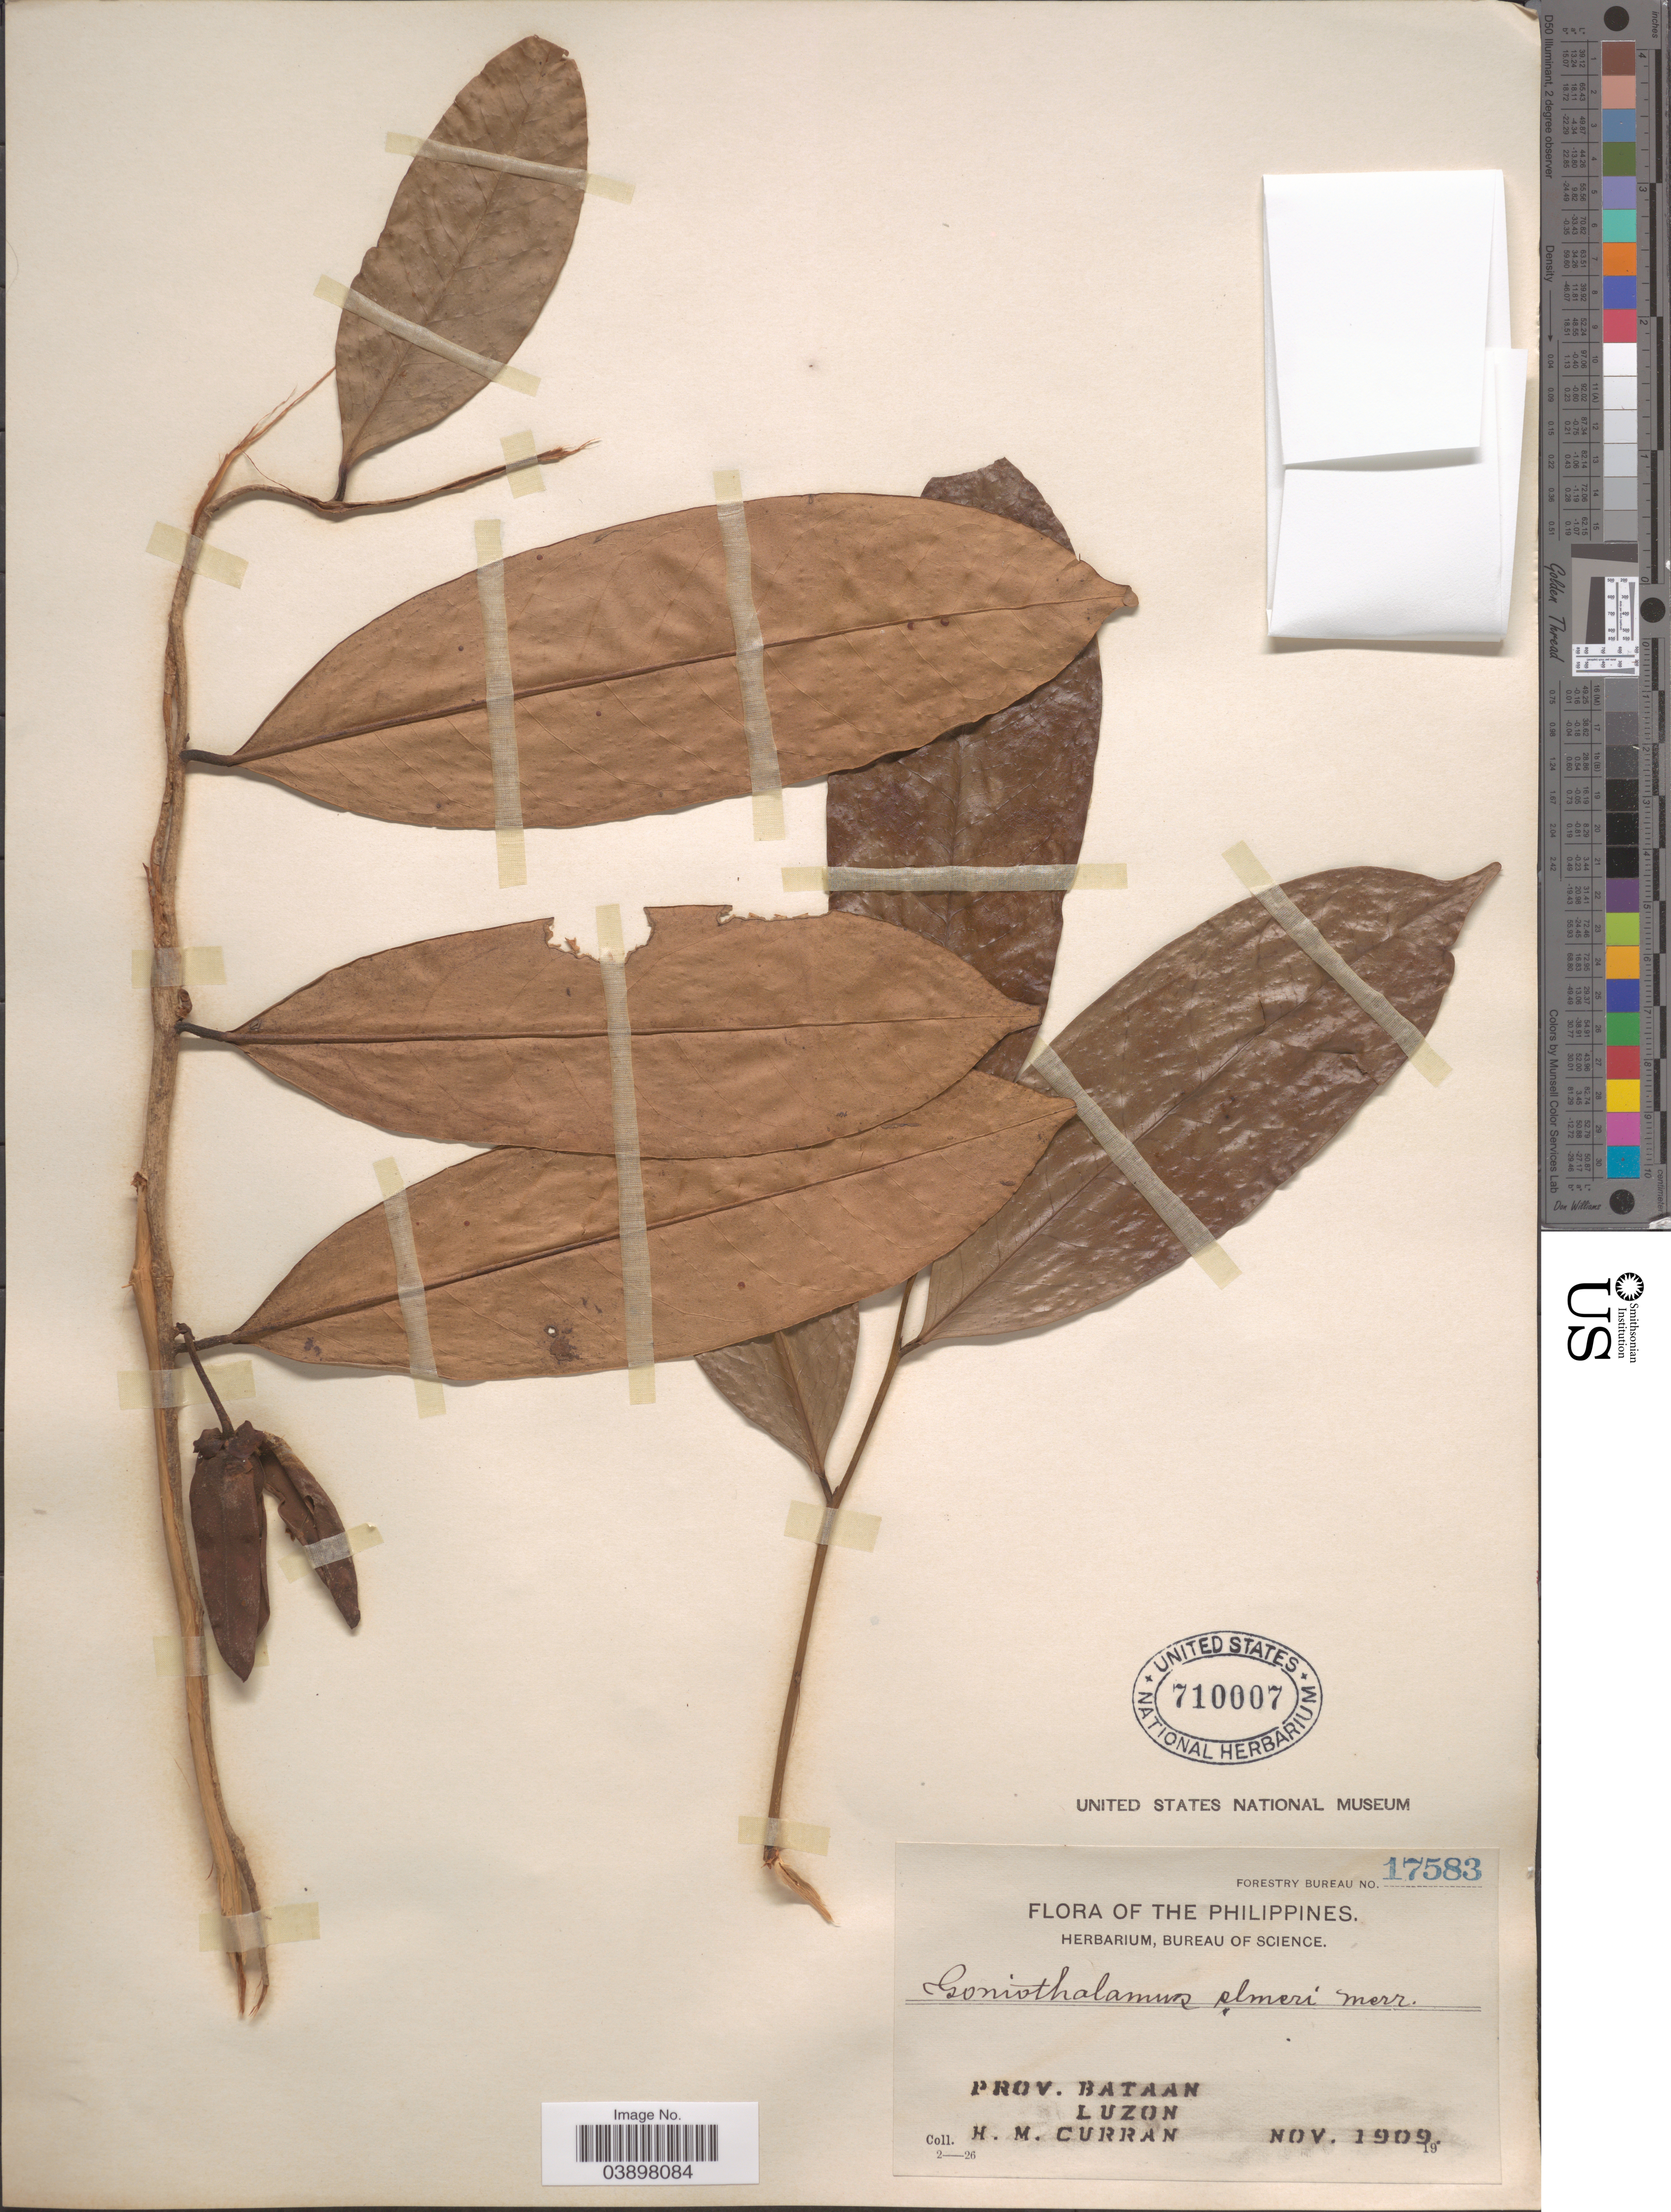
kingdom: Plantae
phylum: Tracheophyta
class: Magnoliopsida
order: Magnoliales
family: Annonaceae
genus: Goniothalamus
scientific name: Goniothalamus elmeri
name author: Merr.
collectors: H. M. Curran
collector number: Forestry Bureau 17583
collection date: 1909-11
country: Philippines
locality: Prov. Bataan, Luzon.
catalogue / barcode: US 710007